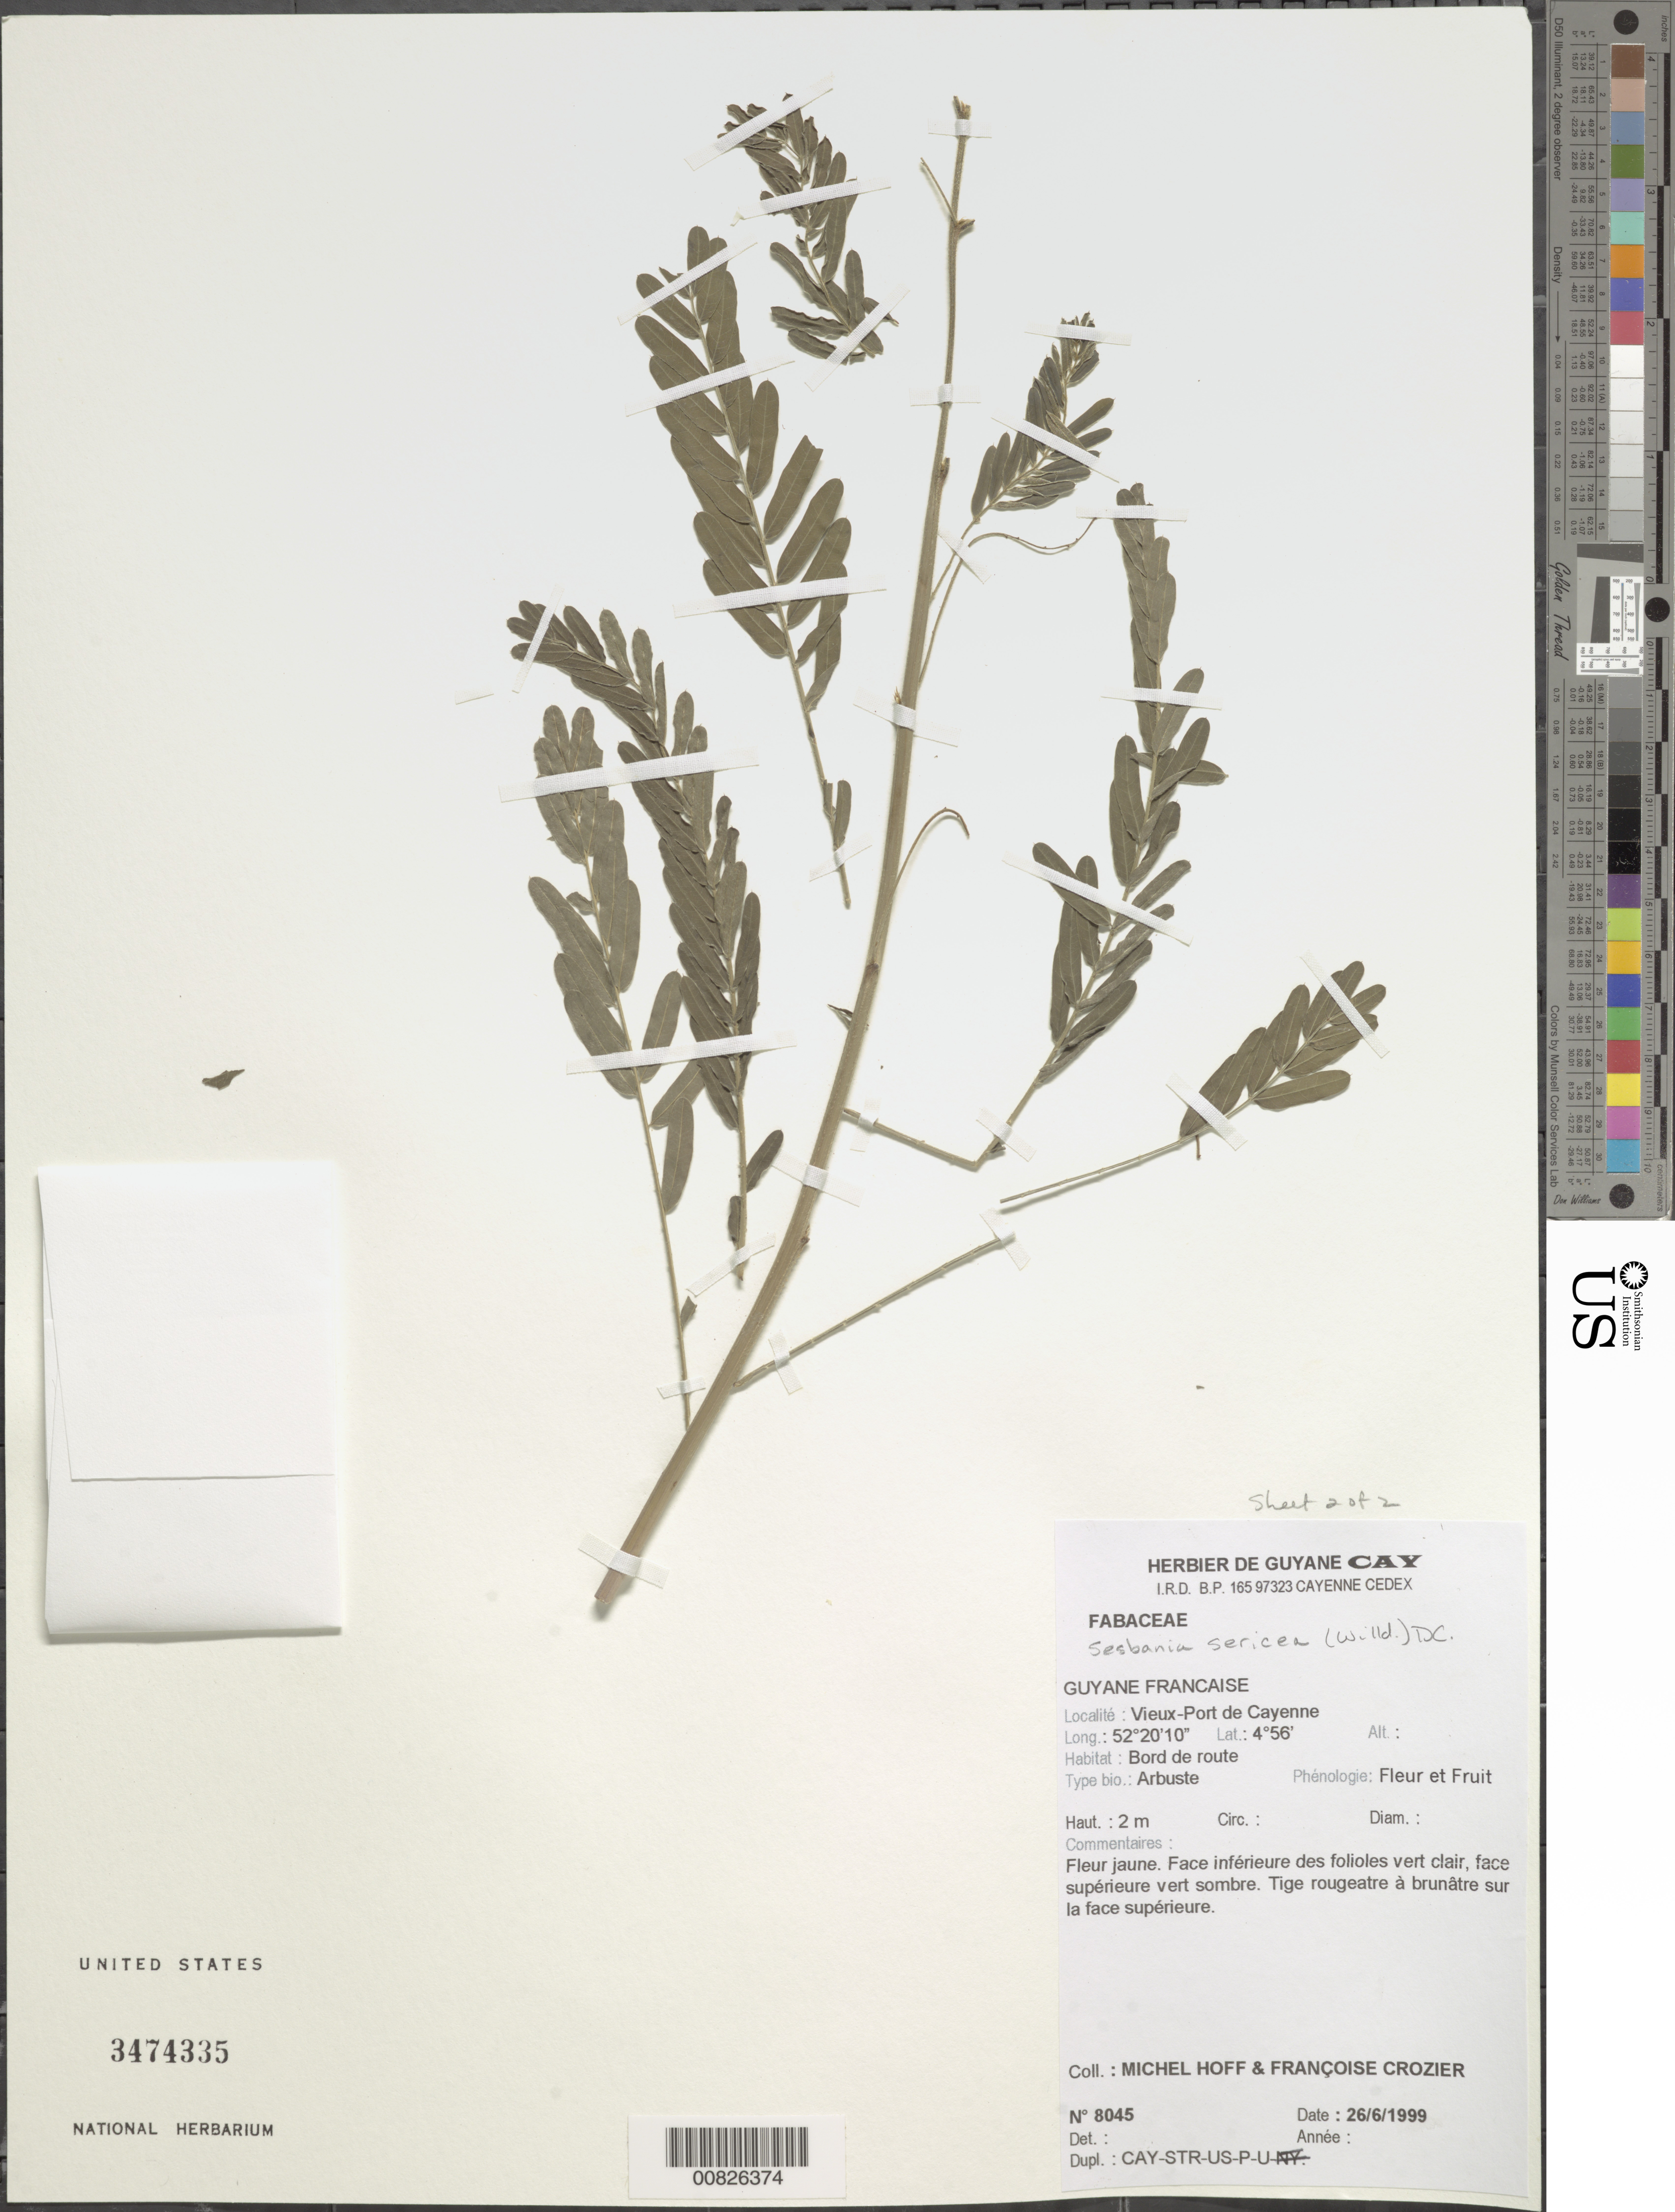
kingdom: Plantae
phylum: Tracheophyta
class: Magnoliopsida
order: Fabales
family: Fabaceae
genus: Sesbania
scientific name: Sesbania sericea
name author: (Willd.) Link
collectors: M. Hoff & F. Crozier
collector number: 8045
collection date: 1999-06-26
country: French Guiana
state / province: Cayenne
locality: Guyane Francaise, Vieux-Port de Cayenne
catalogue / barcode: US 3474335